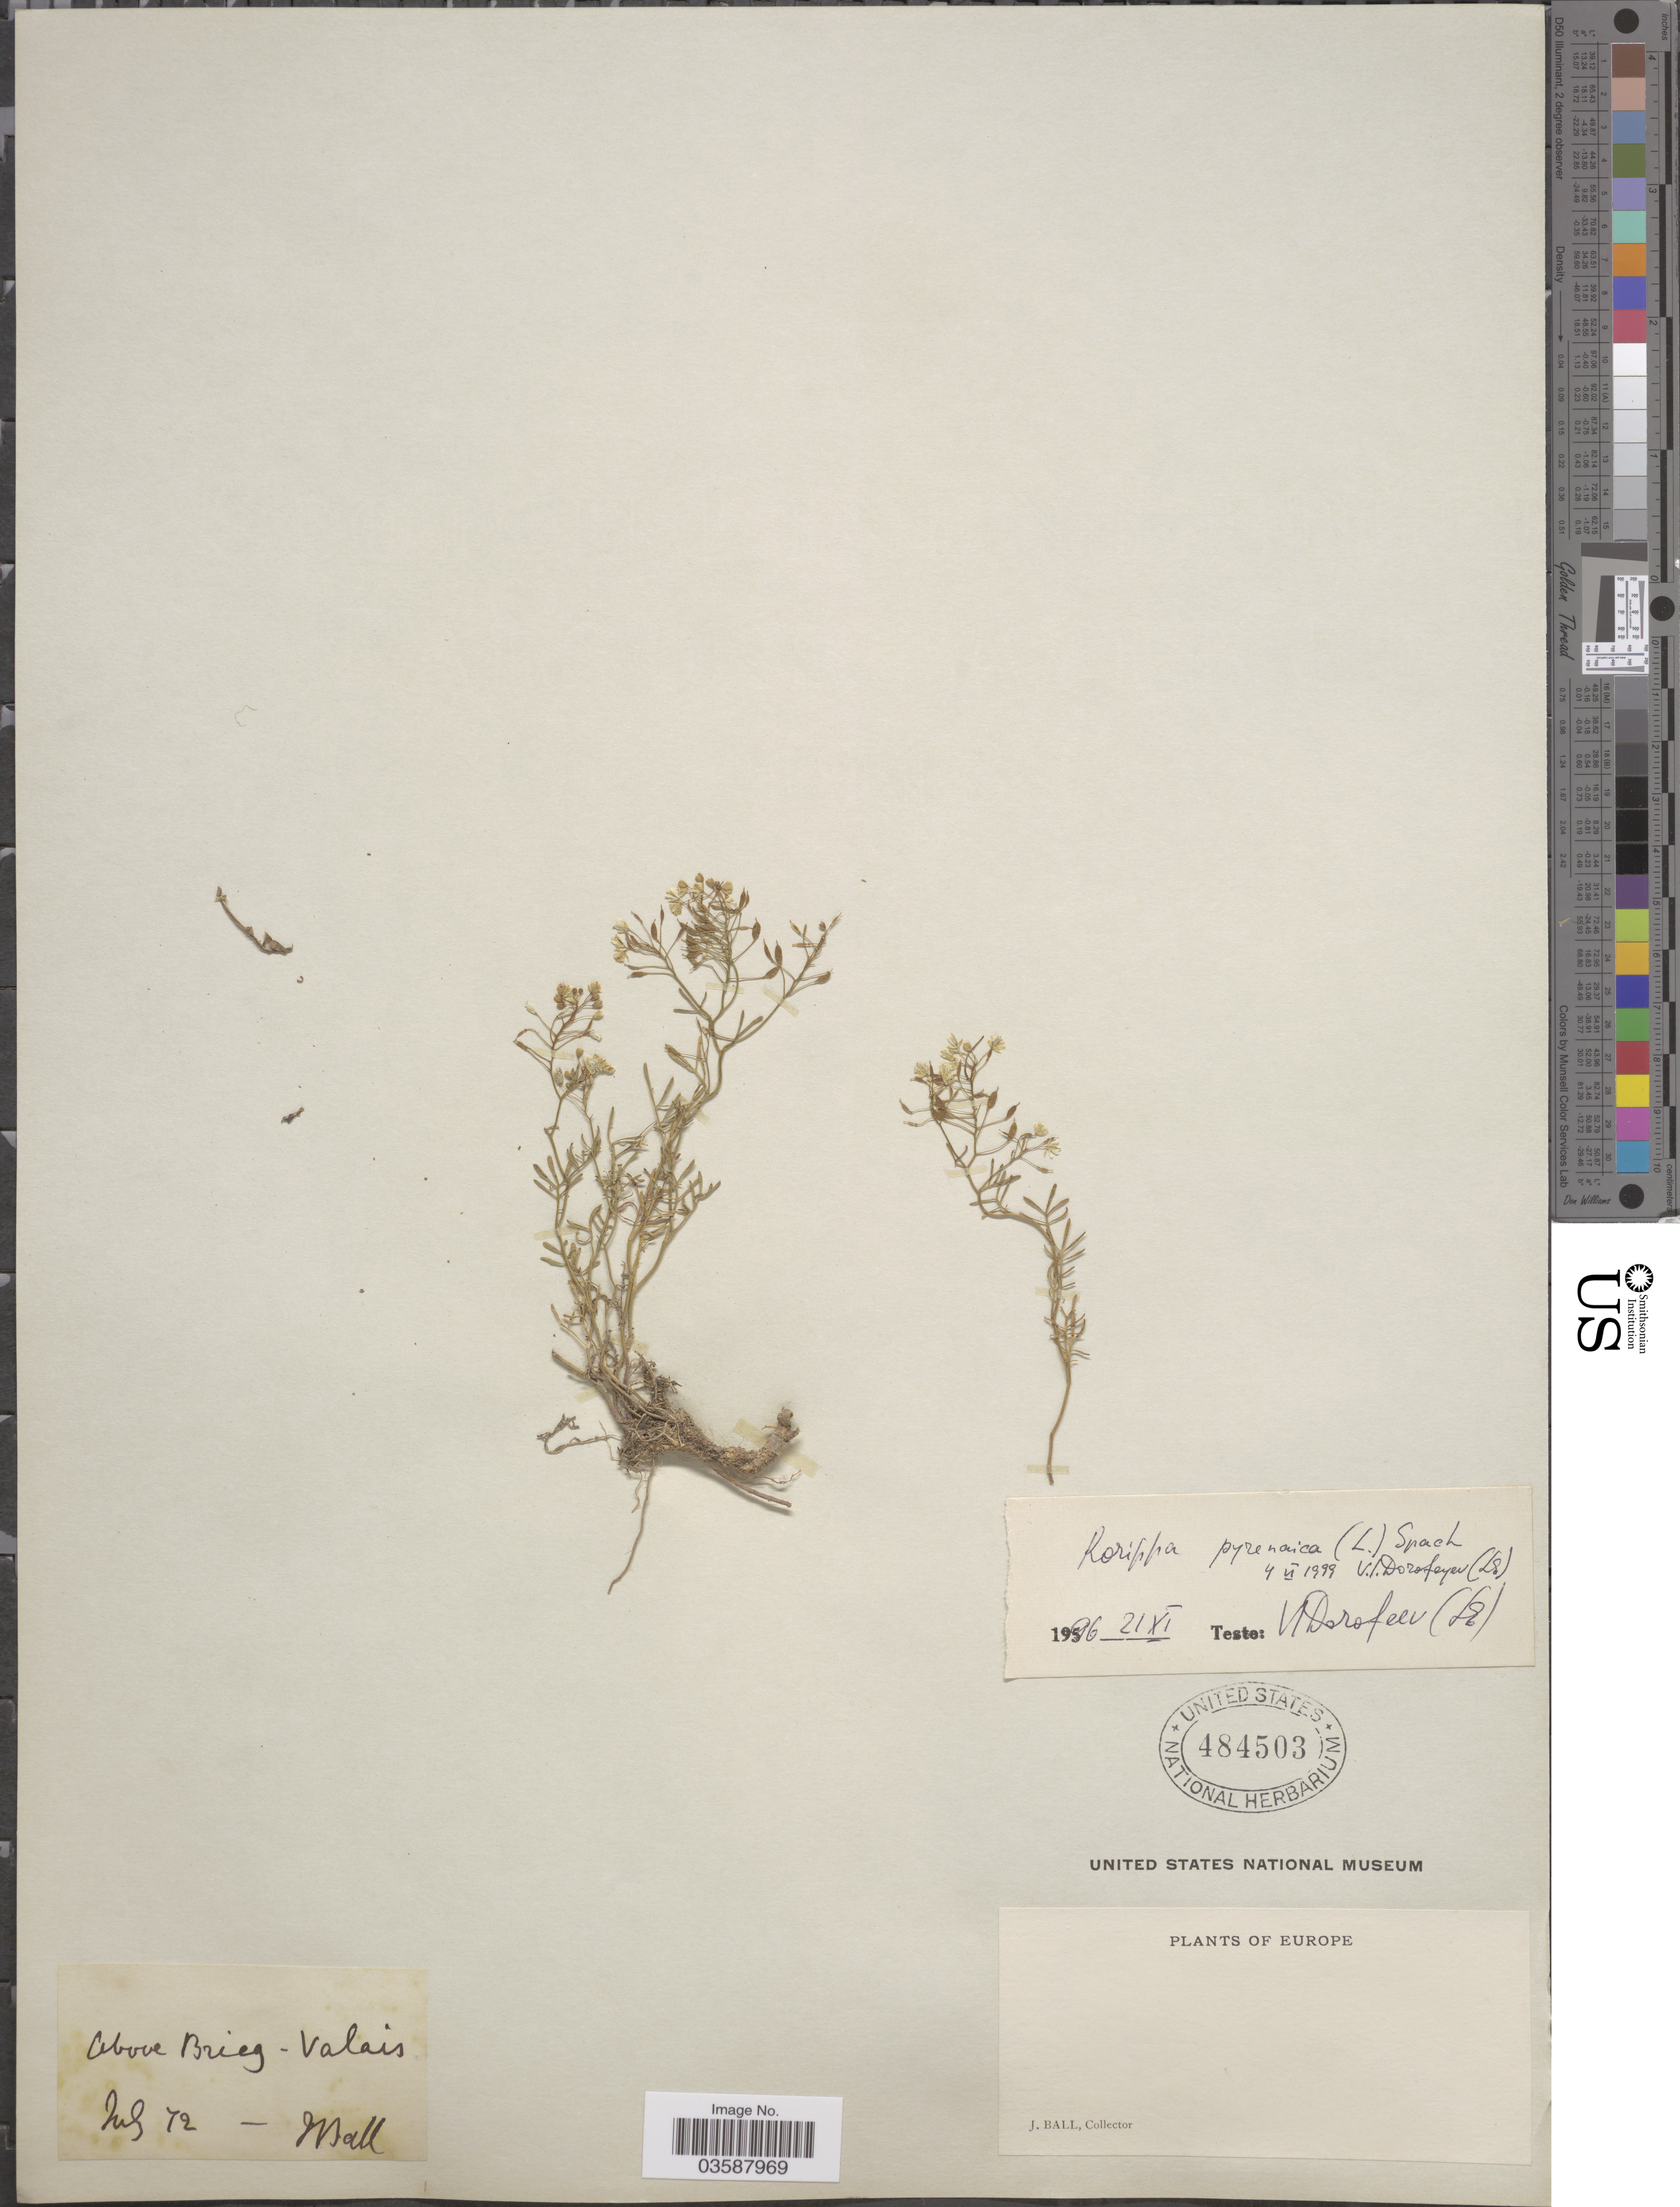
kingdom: Plantae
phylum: Tracheophyta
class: Magnoliopsida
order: Brassicales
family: Brassicaceae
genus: Rorippa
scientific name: Rorippa pyrenaica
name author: (All.) Rchb.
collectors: J. Ball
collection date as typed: Transcribed d/m/y: /7/72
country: Switzerland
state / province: Valais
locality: Above Brieg.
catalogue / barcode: US 484503